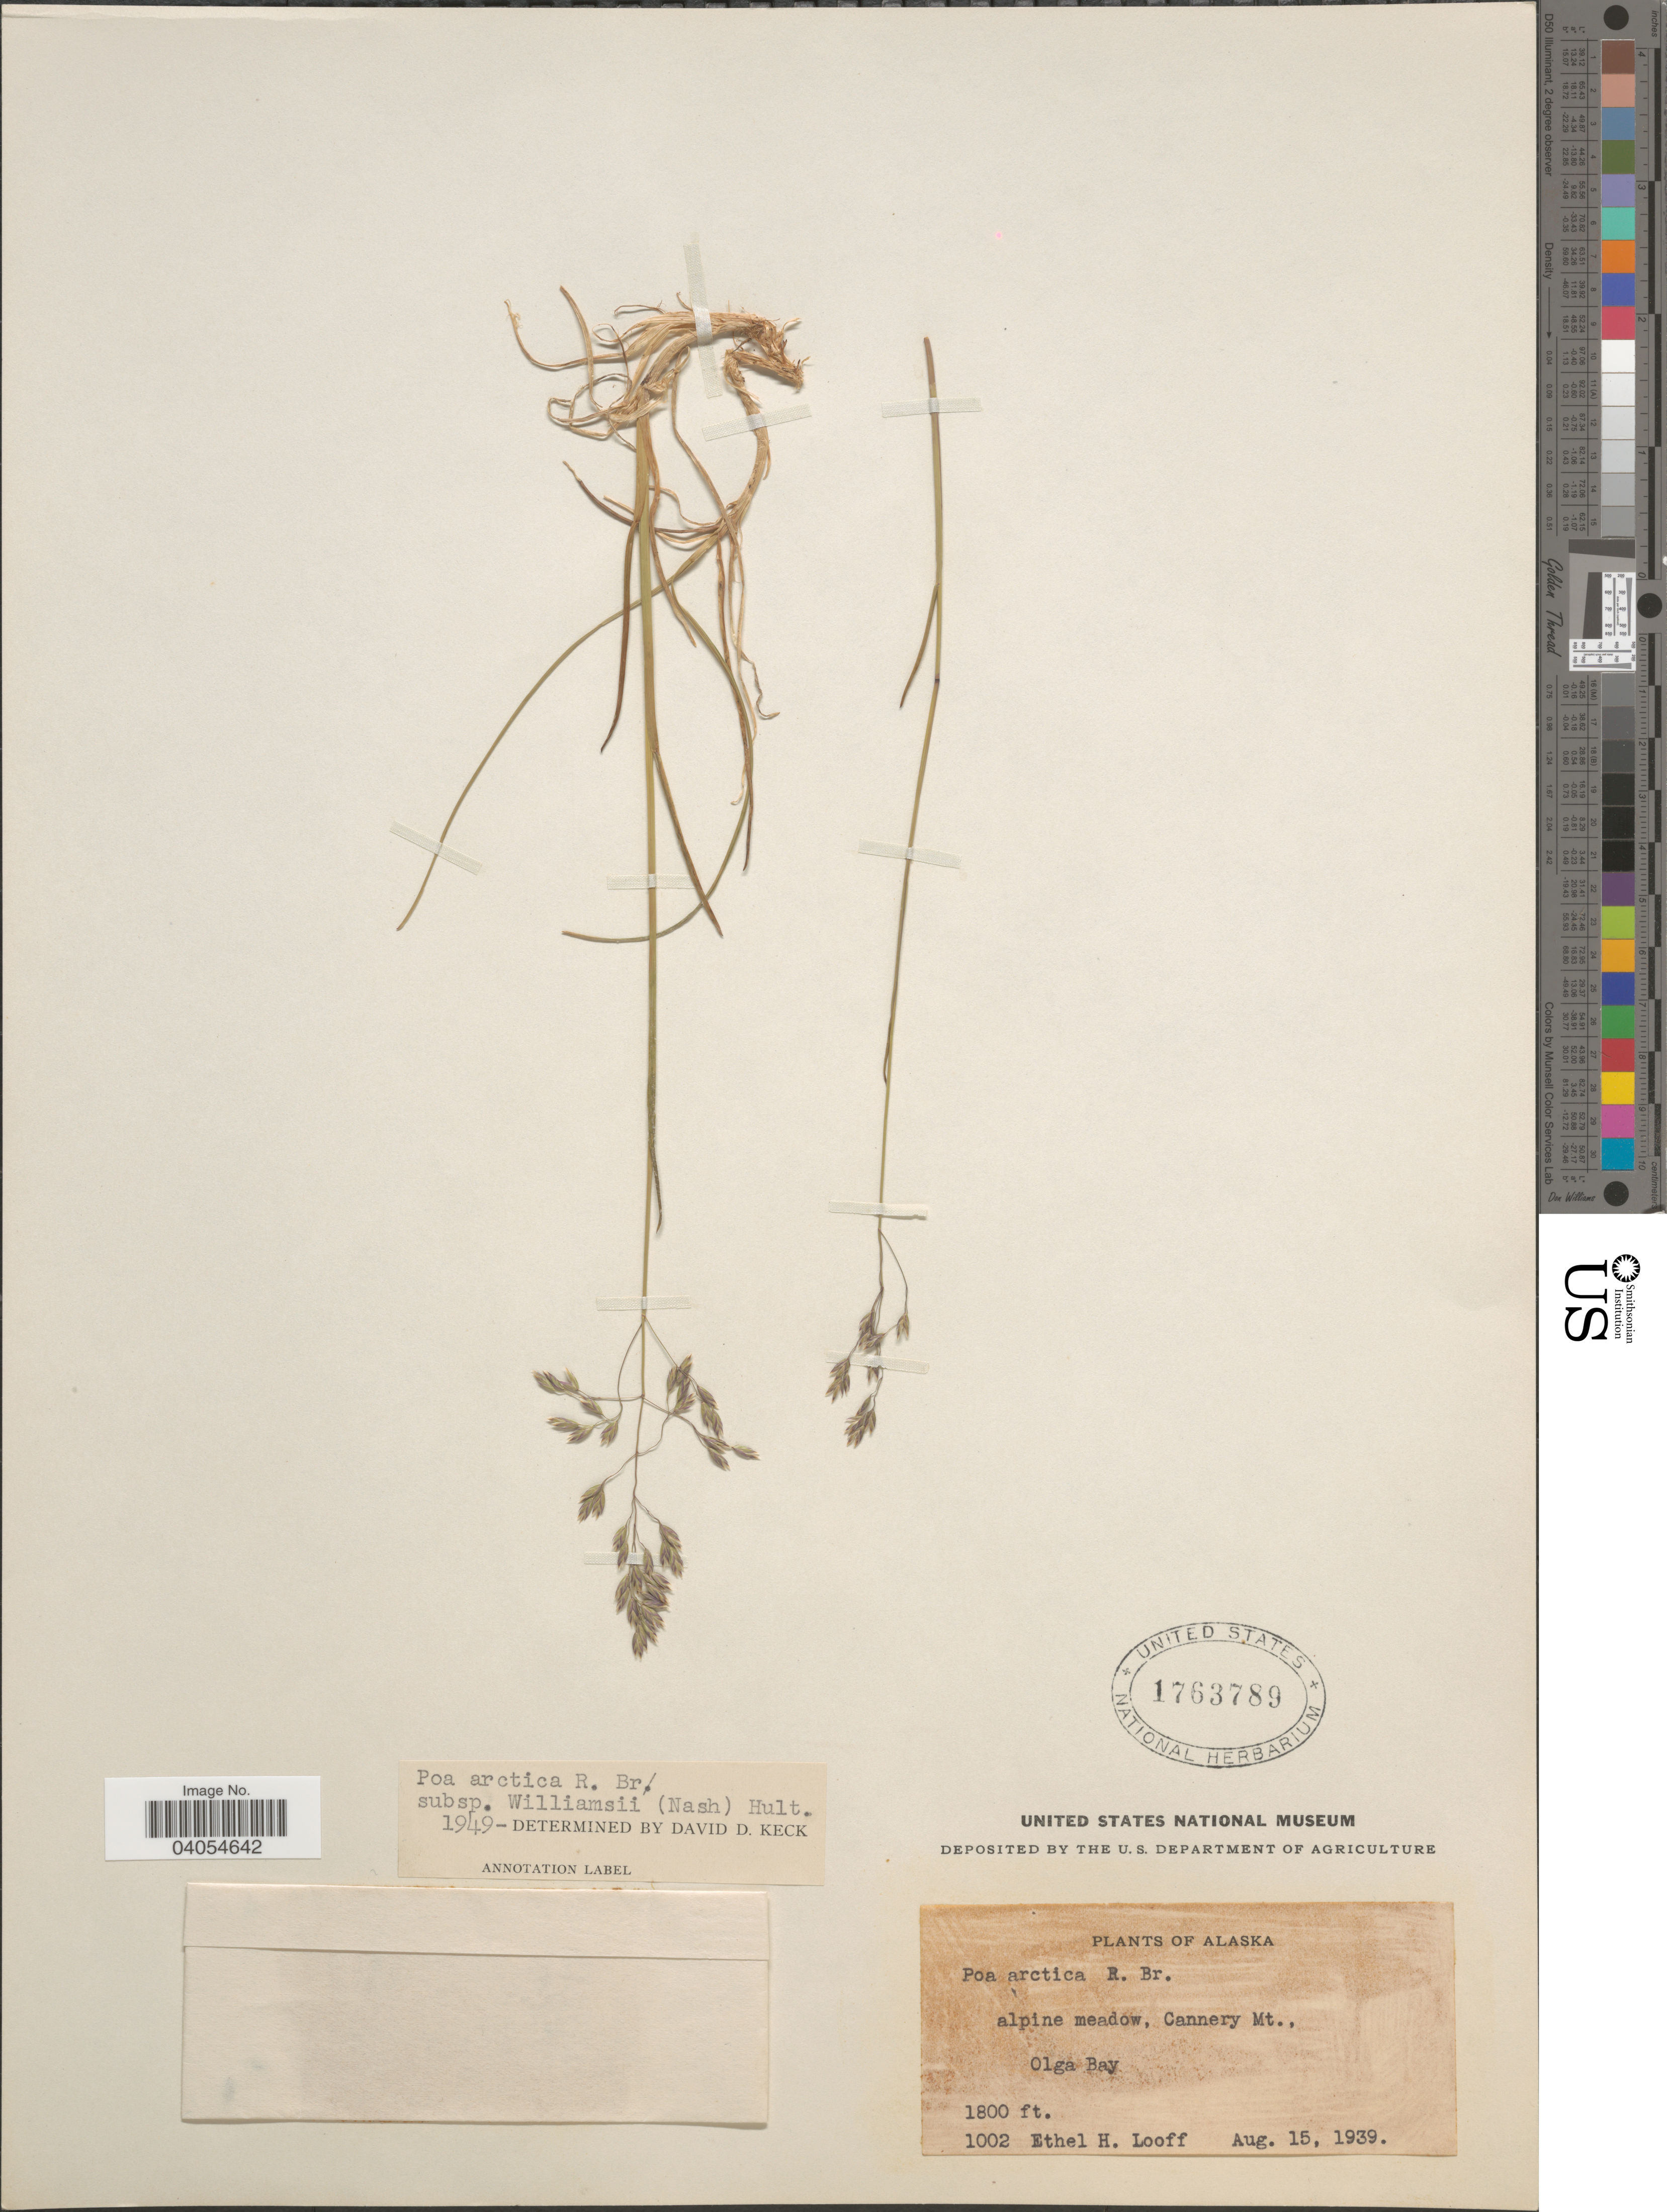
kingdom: Plantae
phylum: Tracheophyta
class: Liliopsida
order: Poales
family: Poaceae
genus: Poa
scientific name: Poa arctica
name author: R. Br.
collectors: E. Looff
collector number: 1002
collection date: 1939-08-15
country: United States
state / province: Alaska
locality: Alpine meadow, Cannery Mt. Olga Bay.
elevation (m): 549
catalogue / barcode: US 1763789